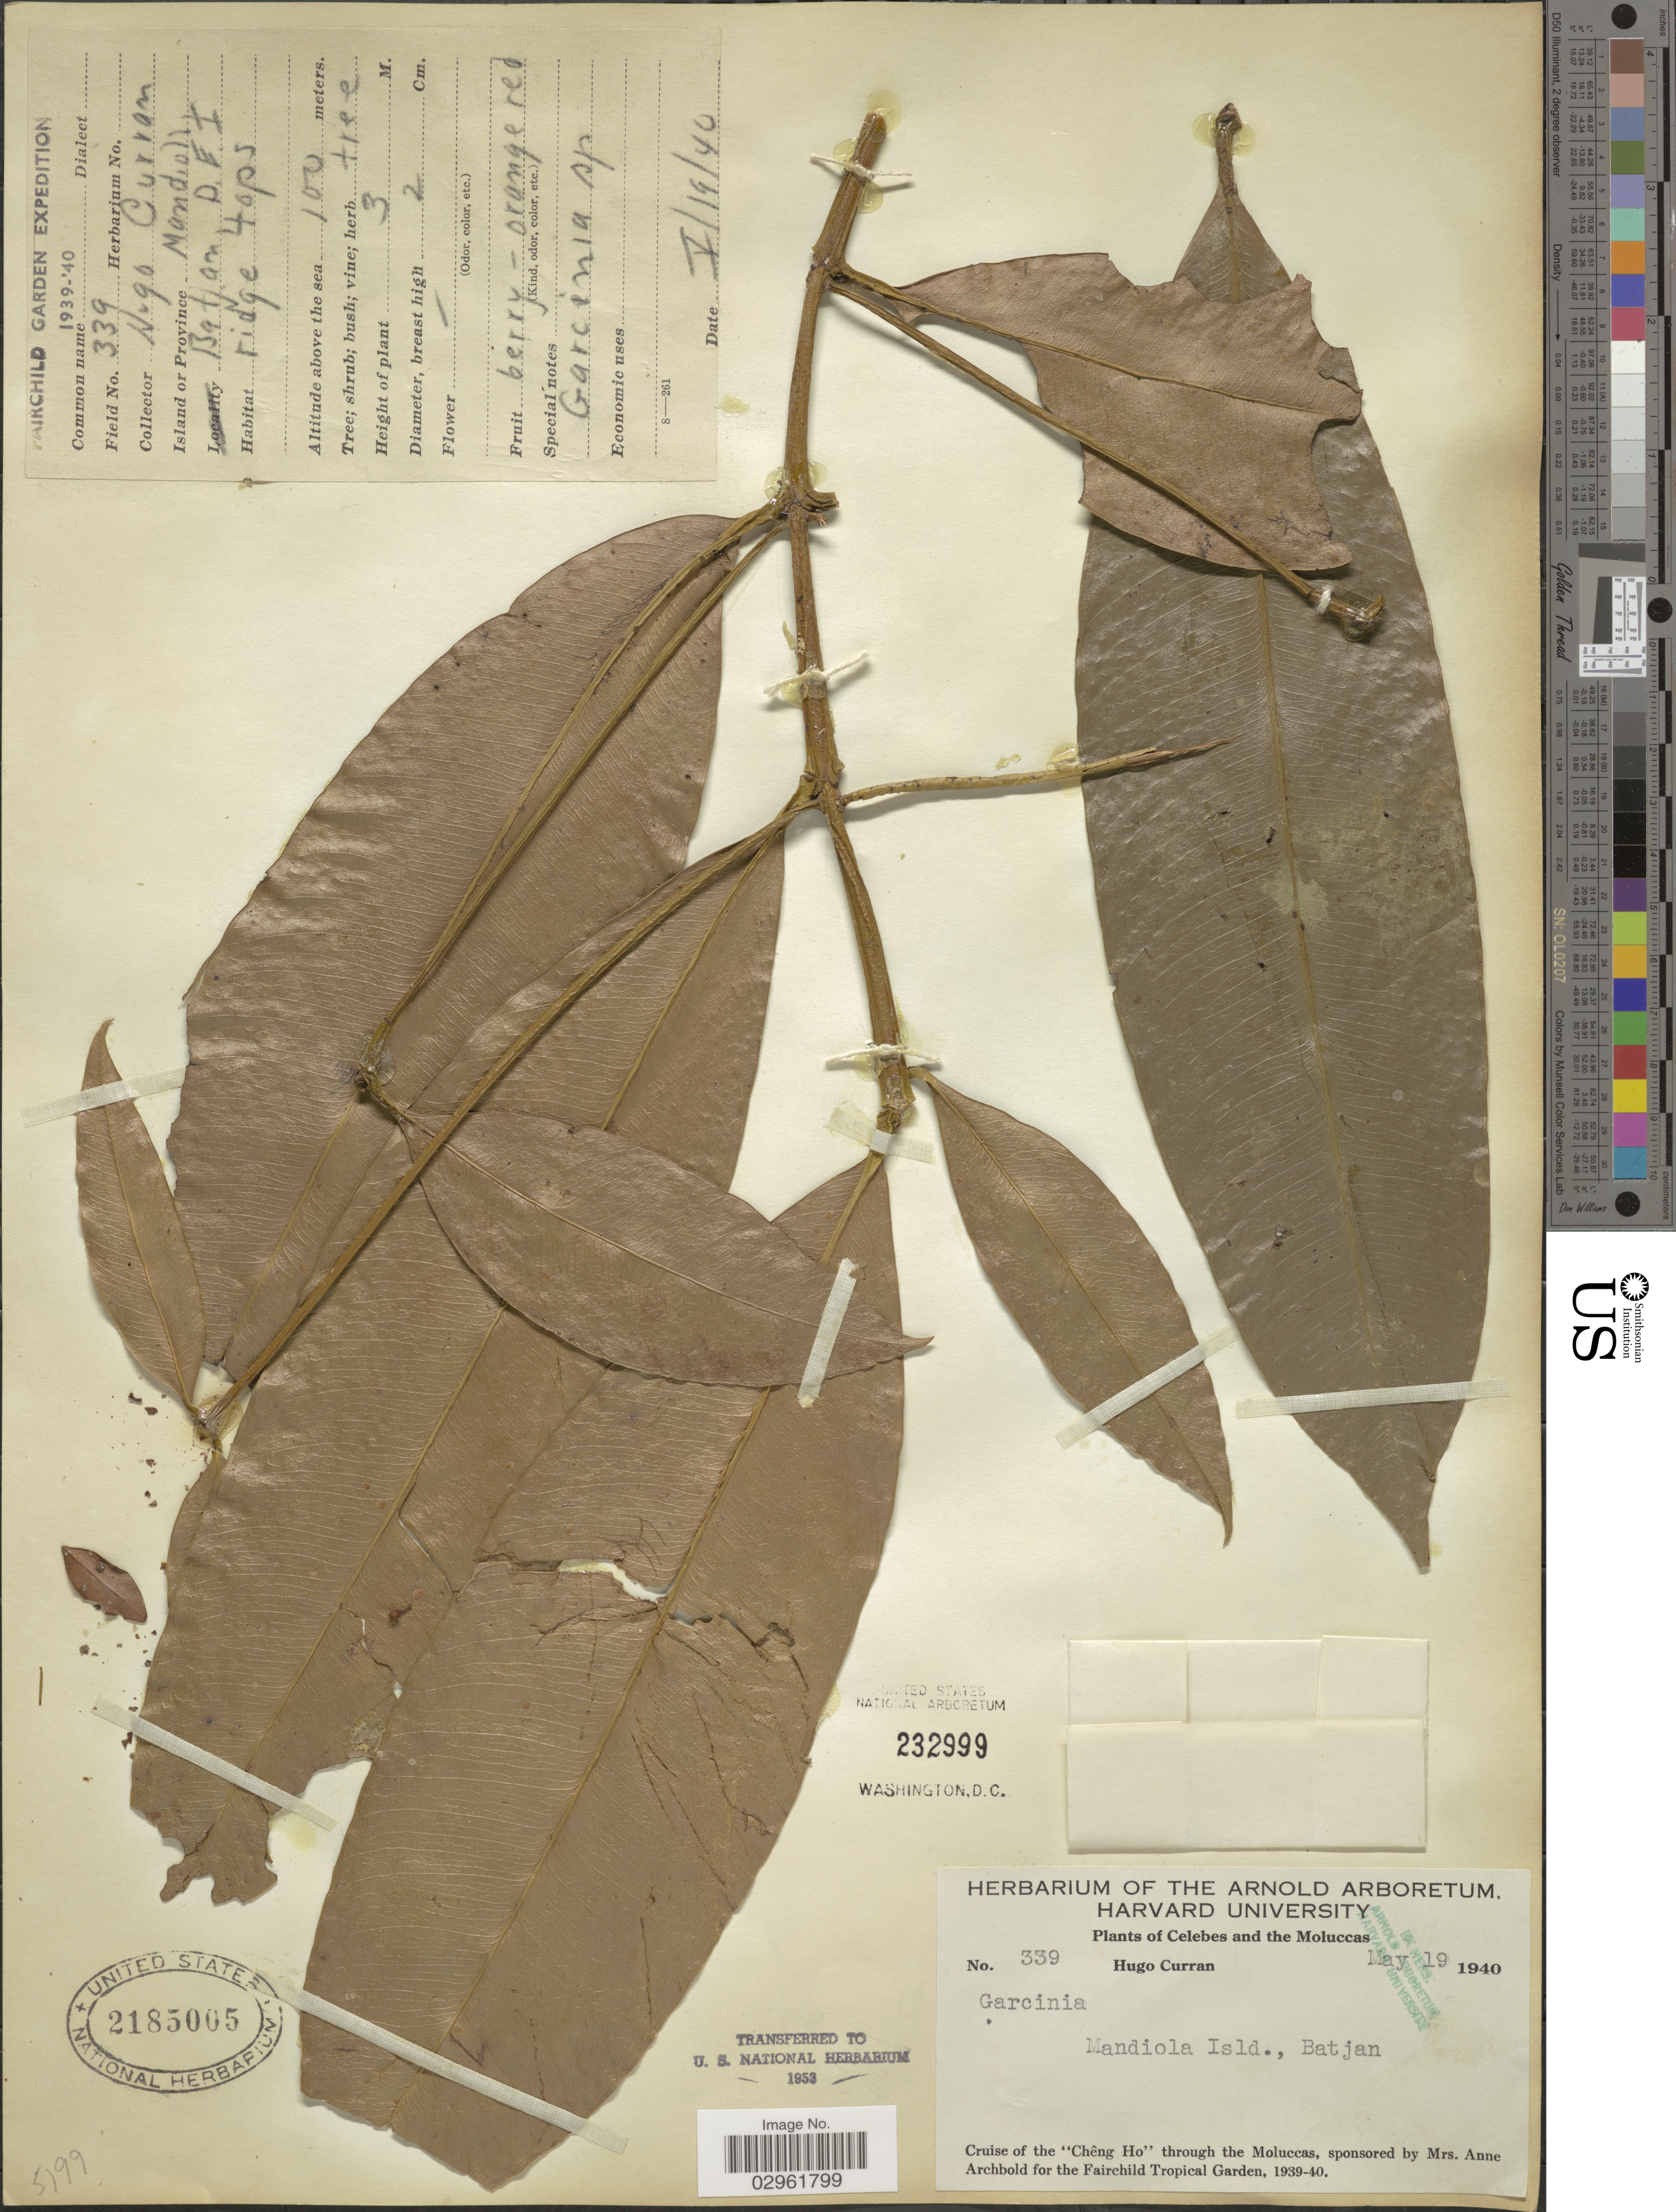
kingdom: Plantae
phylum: Tracheophyta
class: Magnoliopsida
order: Malpighiales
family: Clusiaceae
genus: Garcinia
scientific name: Garcinia sp.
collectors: H. Curran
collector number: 339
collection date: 1940-05-19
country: Indonesia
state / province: Maluku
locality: Celebes and the Moluccas, Mandiola Isld., Batjan.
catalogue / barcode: US 2185005